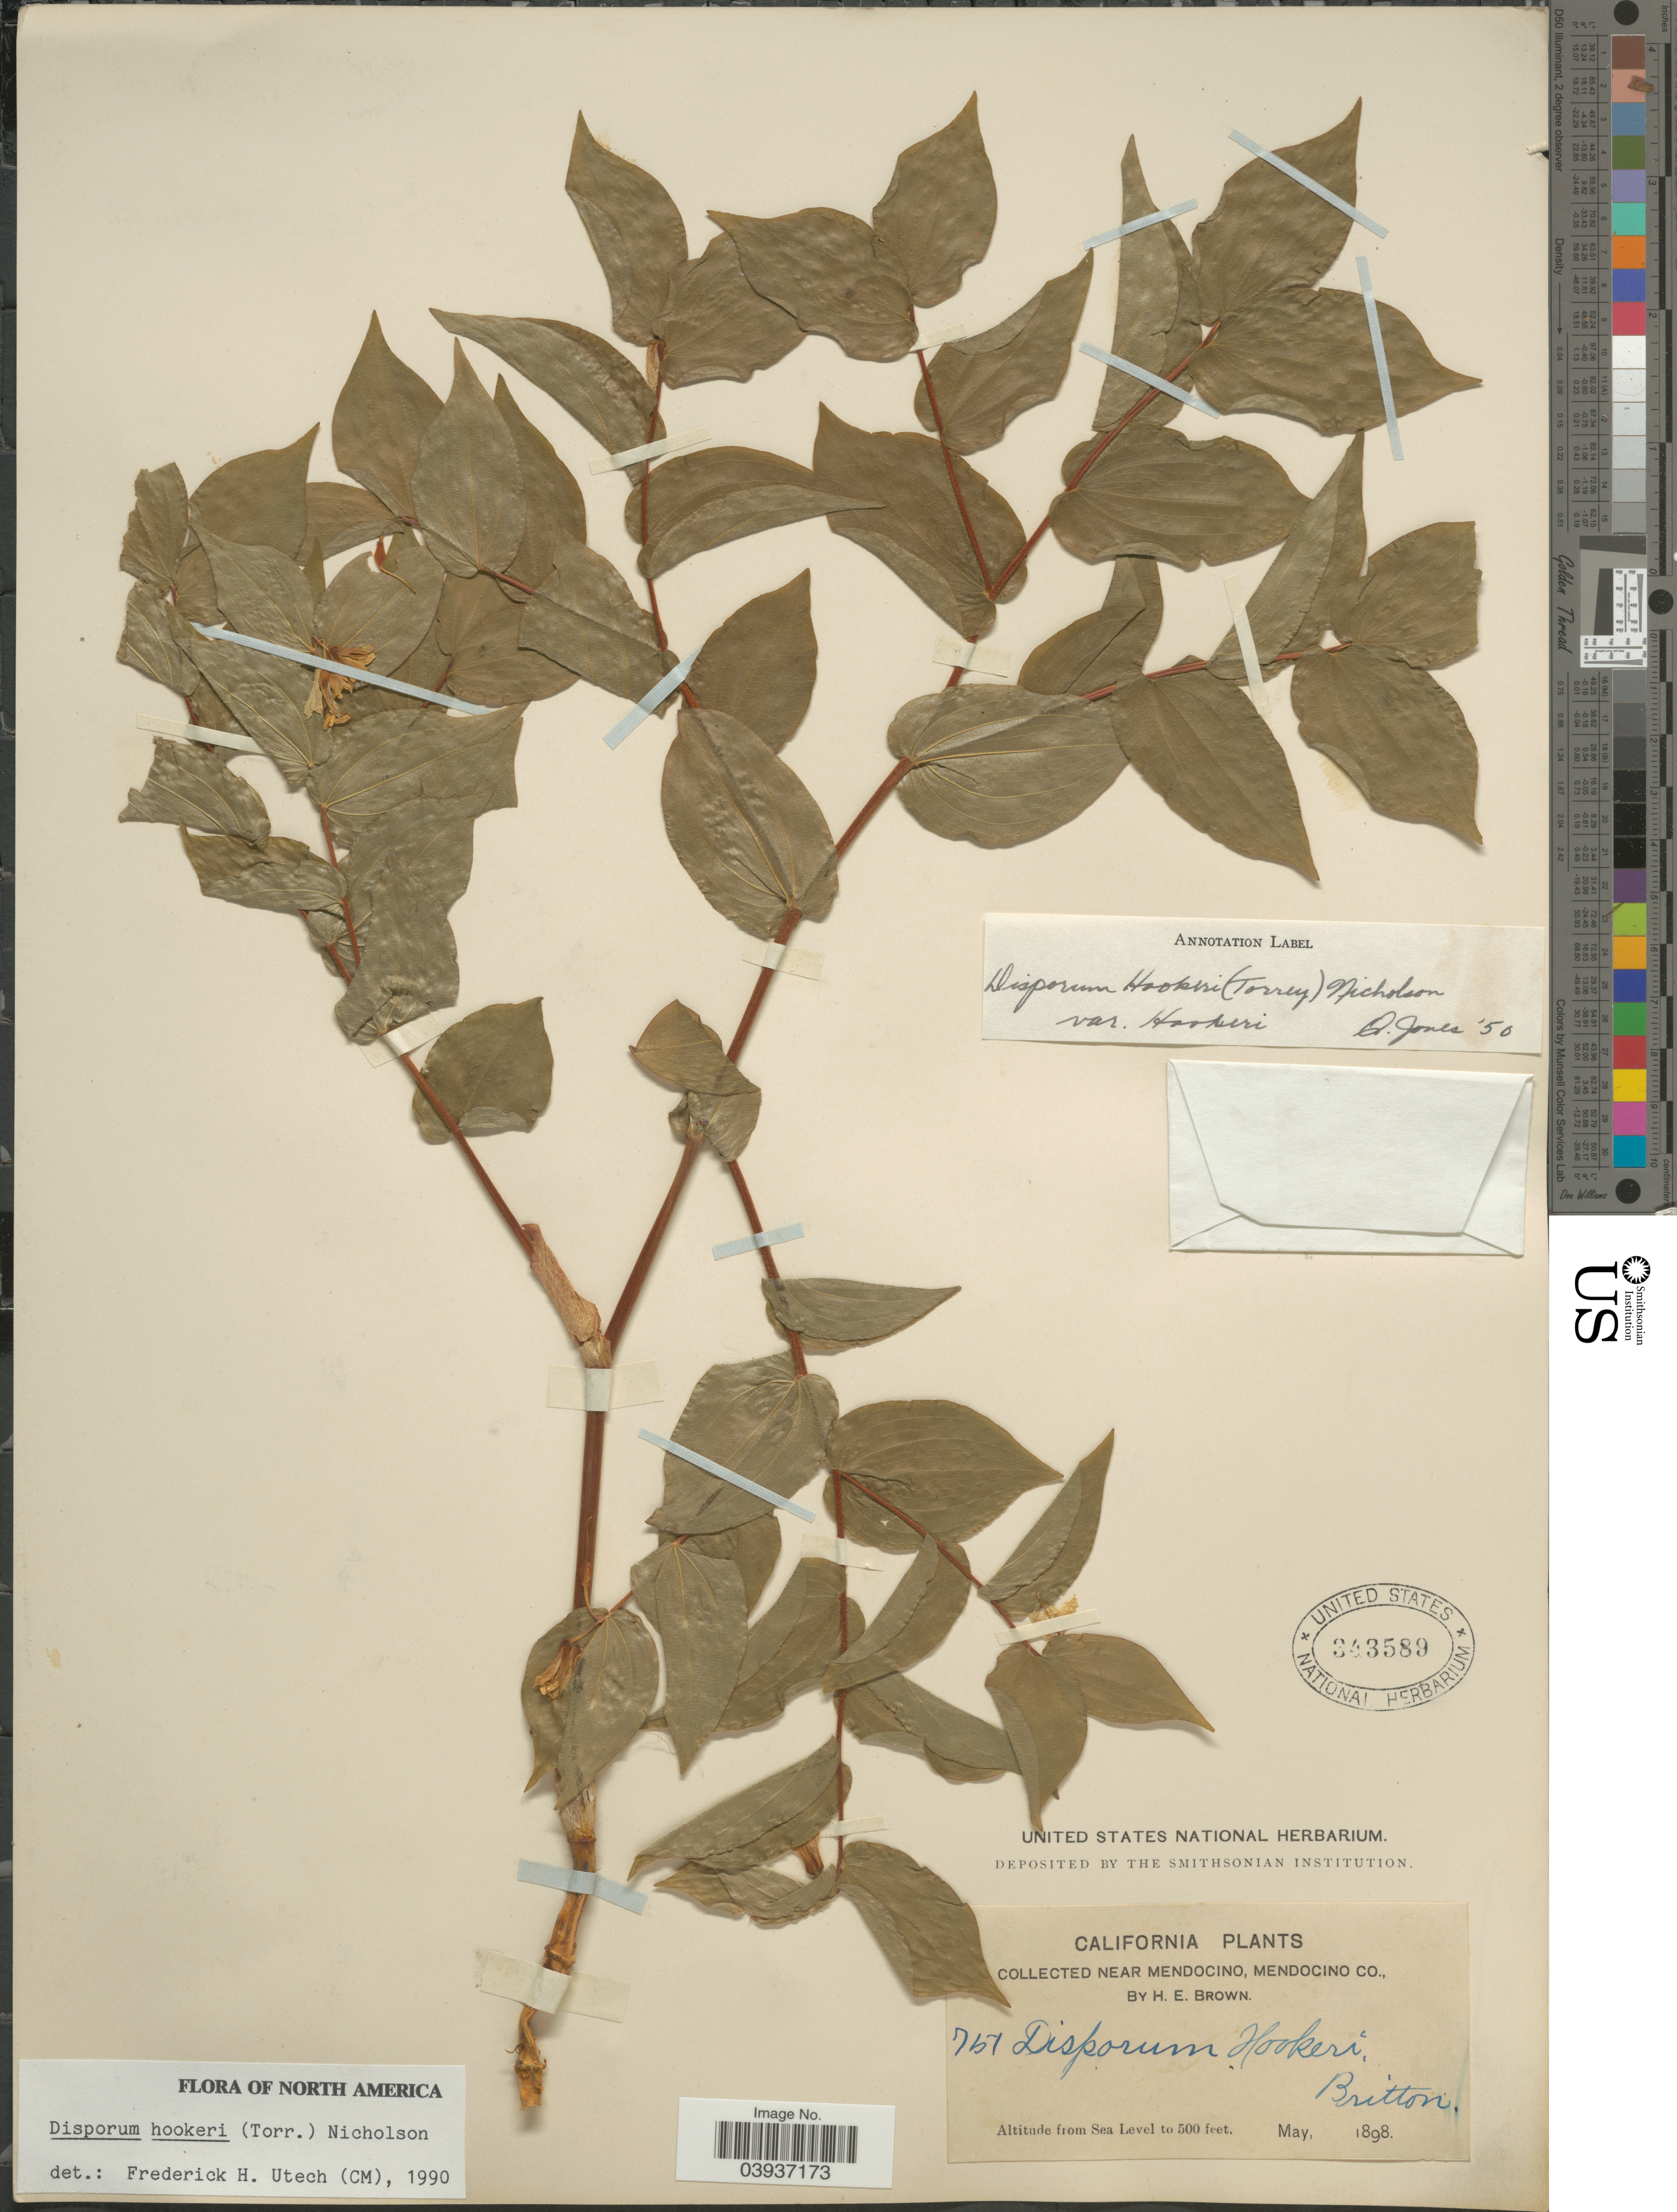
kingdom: Plantae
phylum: Tracheophyta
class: Liliopsida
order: Liliales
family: Colchicaceae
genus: Disporum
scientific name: Disporum hookeri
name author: (Torr.) G. Nicholson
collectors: H. E. Brown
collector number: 751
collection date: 1898-05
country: United States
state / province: California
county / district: Mendocino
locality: Near Mendocino, Mendocino Co.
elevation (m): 0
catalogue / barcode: US 343589